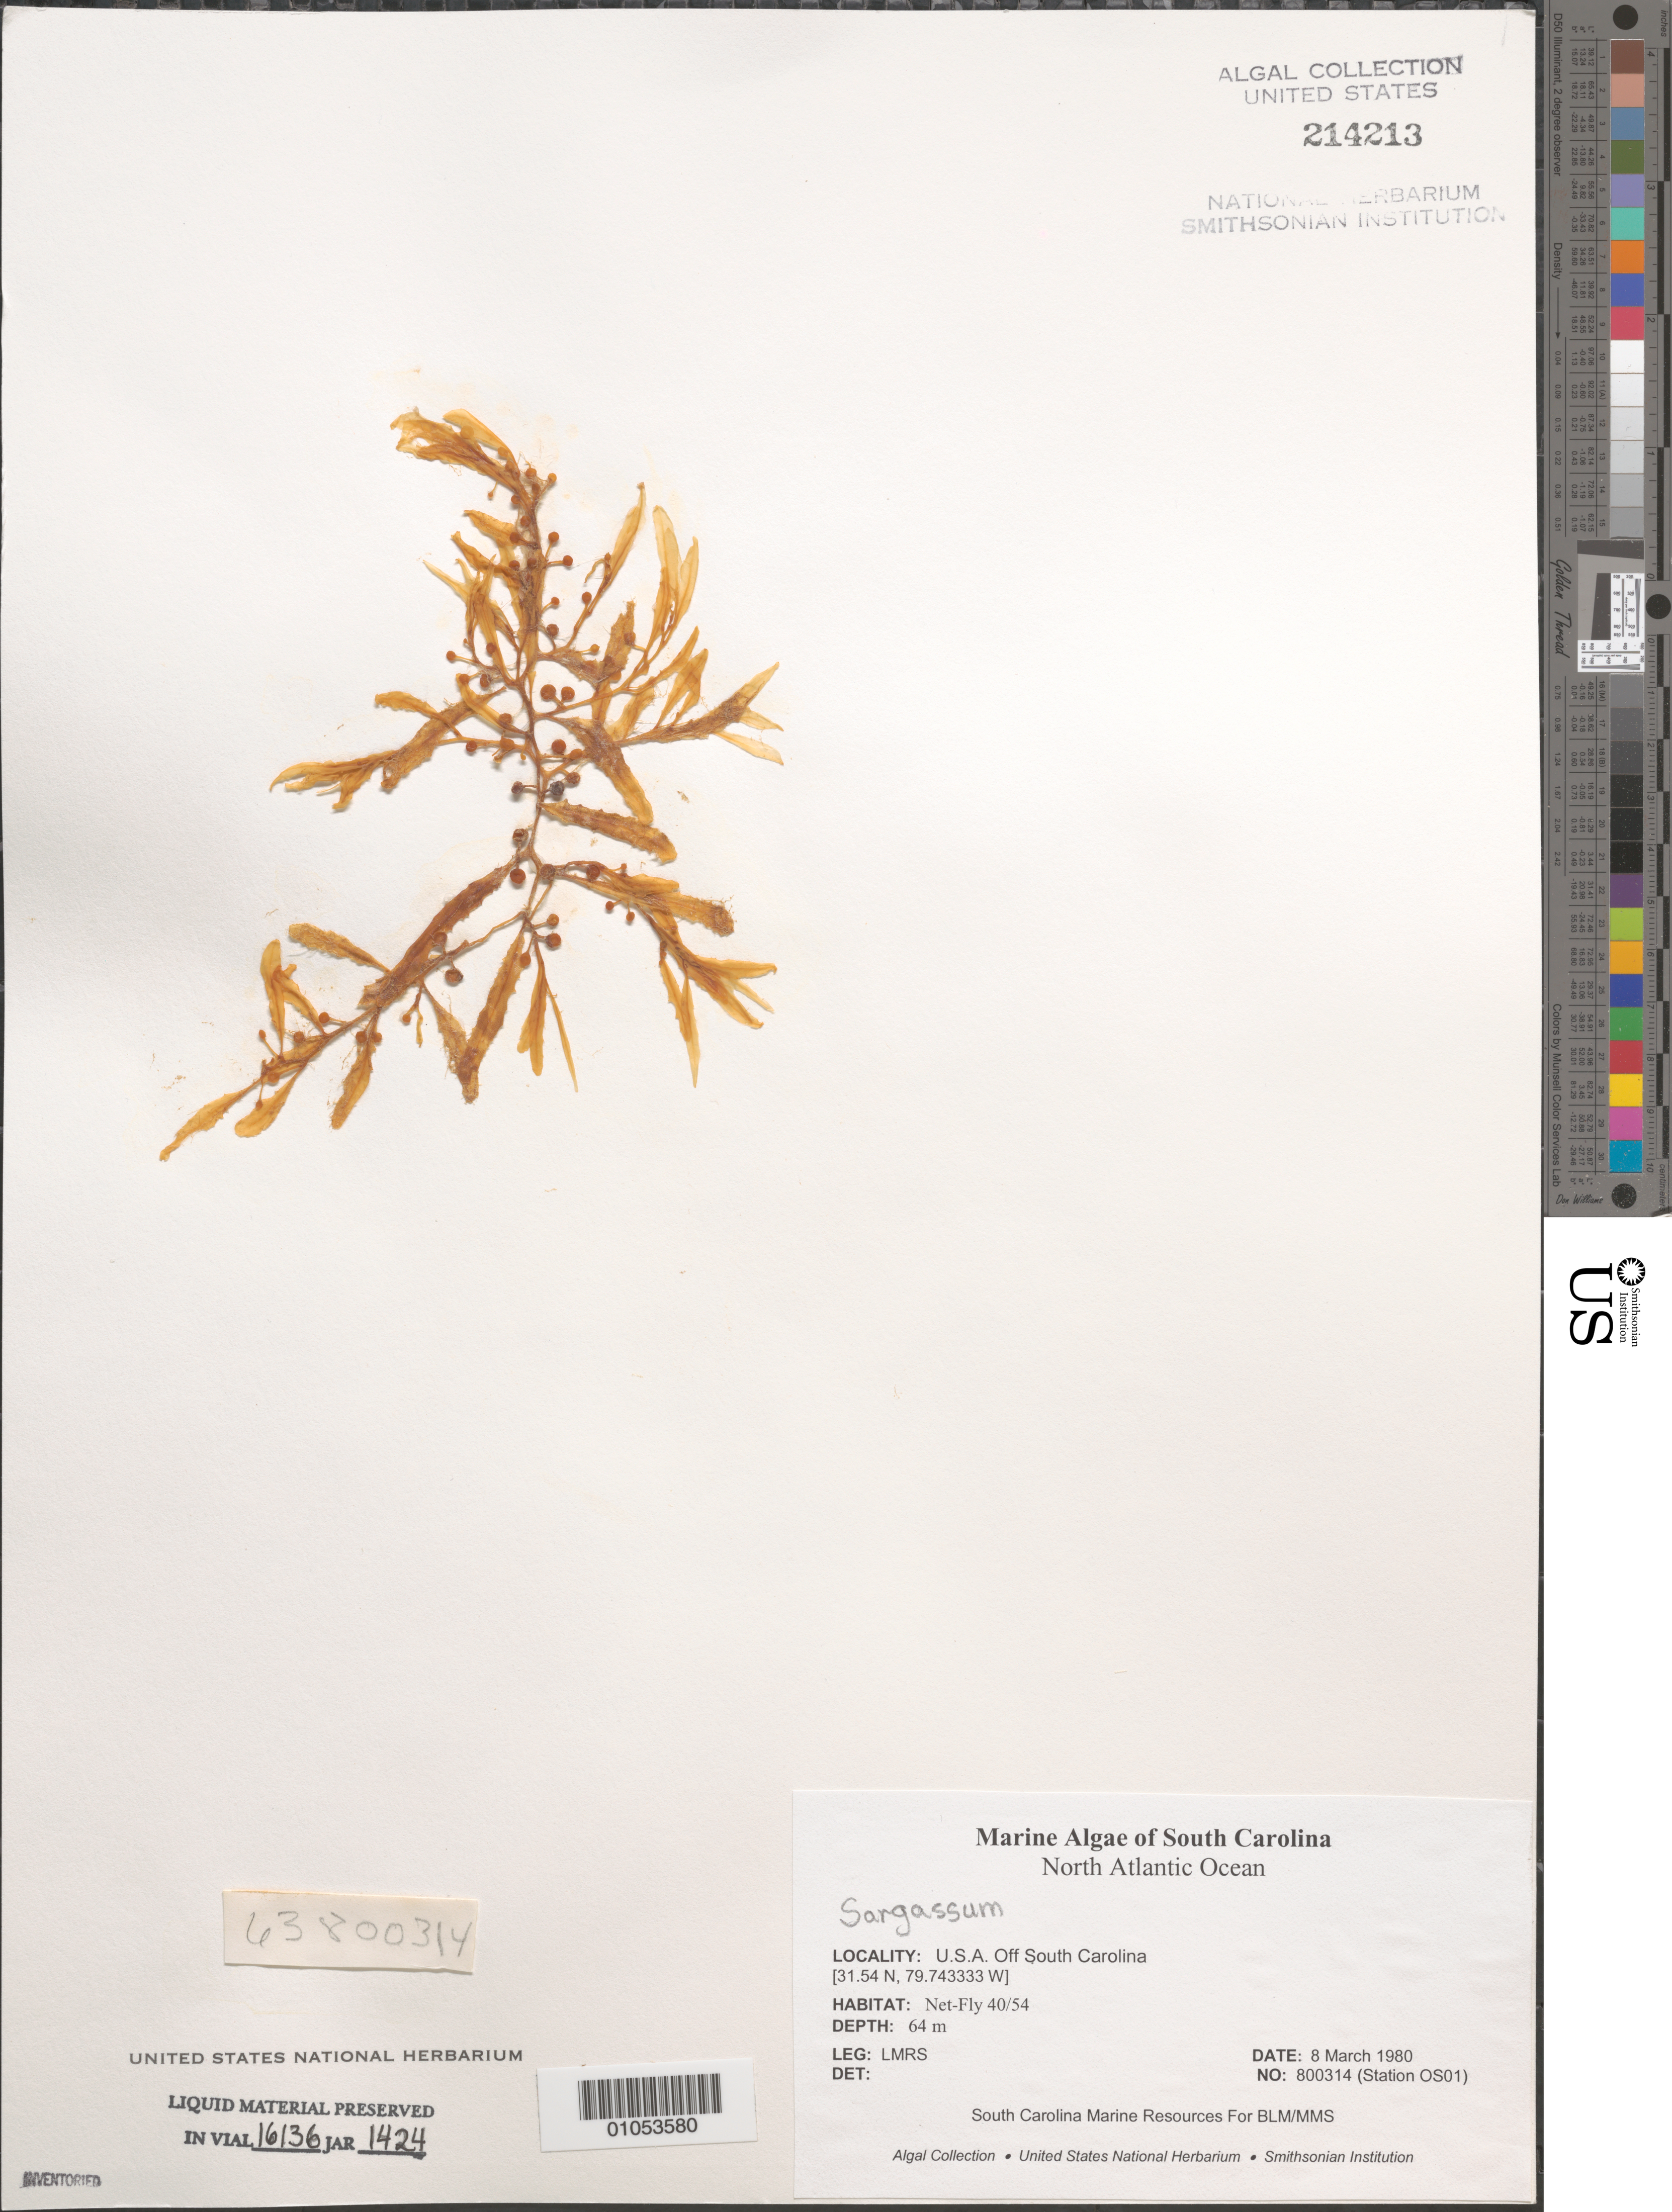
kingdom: Chromista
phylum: Ochrophyta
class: Phaeophyceae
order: Fucales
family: Sargassaceae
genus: Sargassum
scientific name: Sargassum sp.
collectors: LMRS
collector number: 800314 (Station OS01)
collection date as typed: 08 Mar 1980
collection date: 1980-03-08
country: United States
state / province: South Carolina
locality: North Atlantic Ocean off South Carolina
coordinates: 31.54 N; 31.54 N, 79.743333 W ; 79.734444 W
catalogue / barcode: US 214213